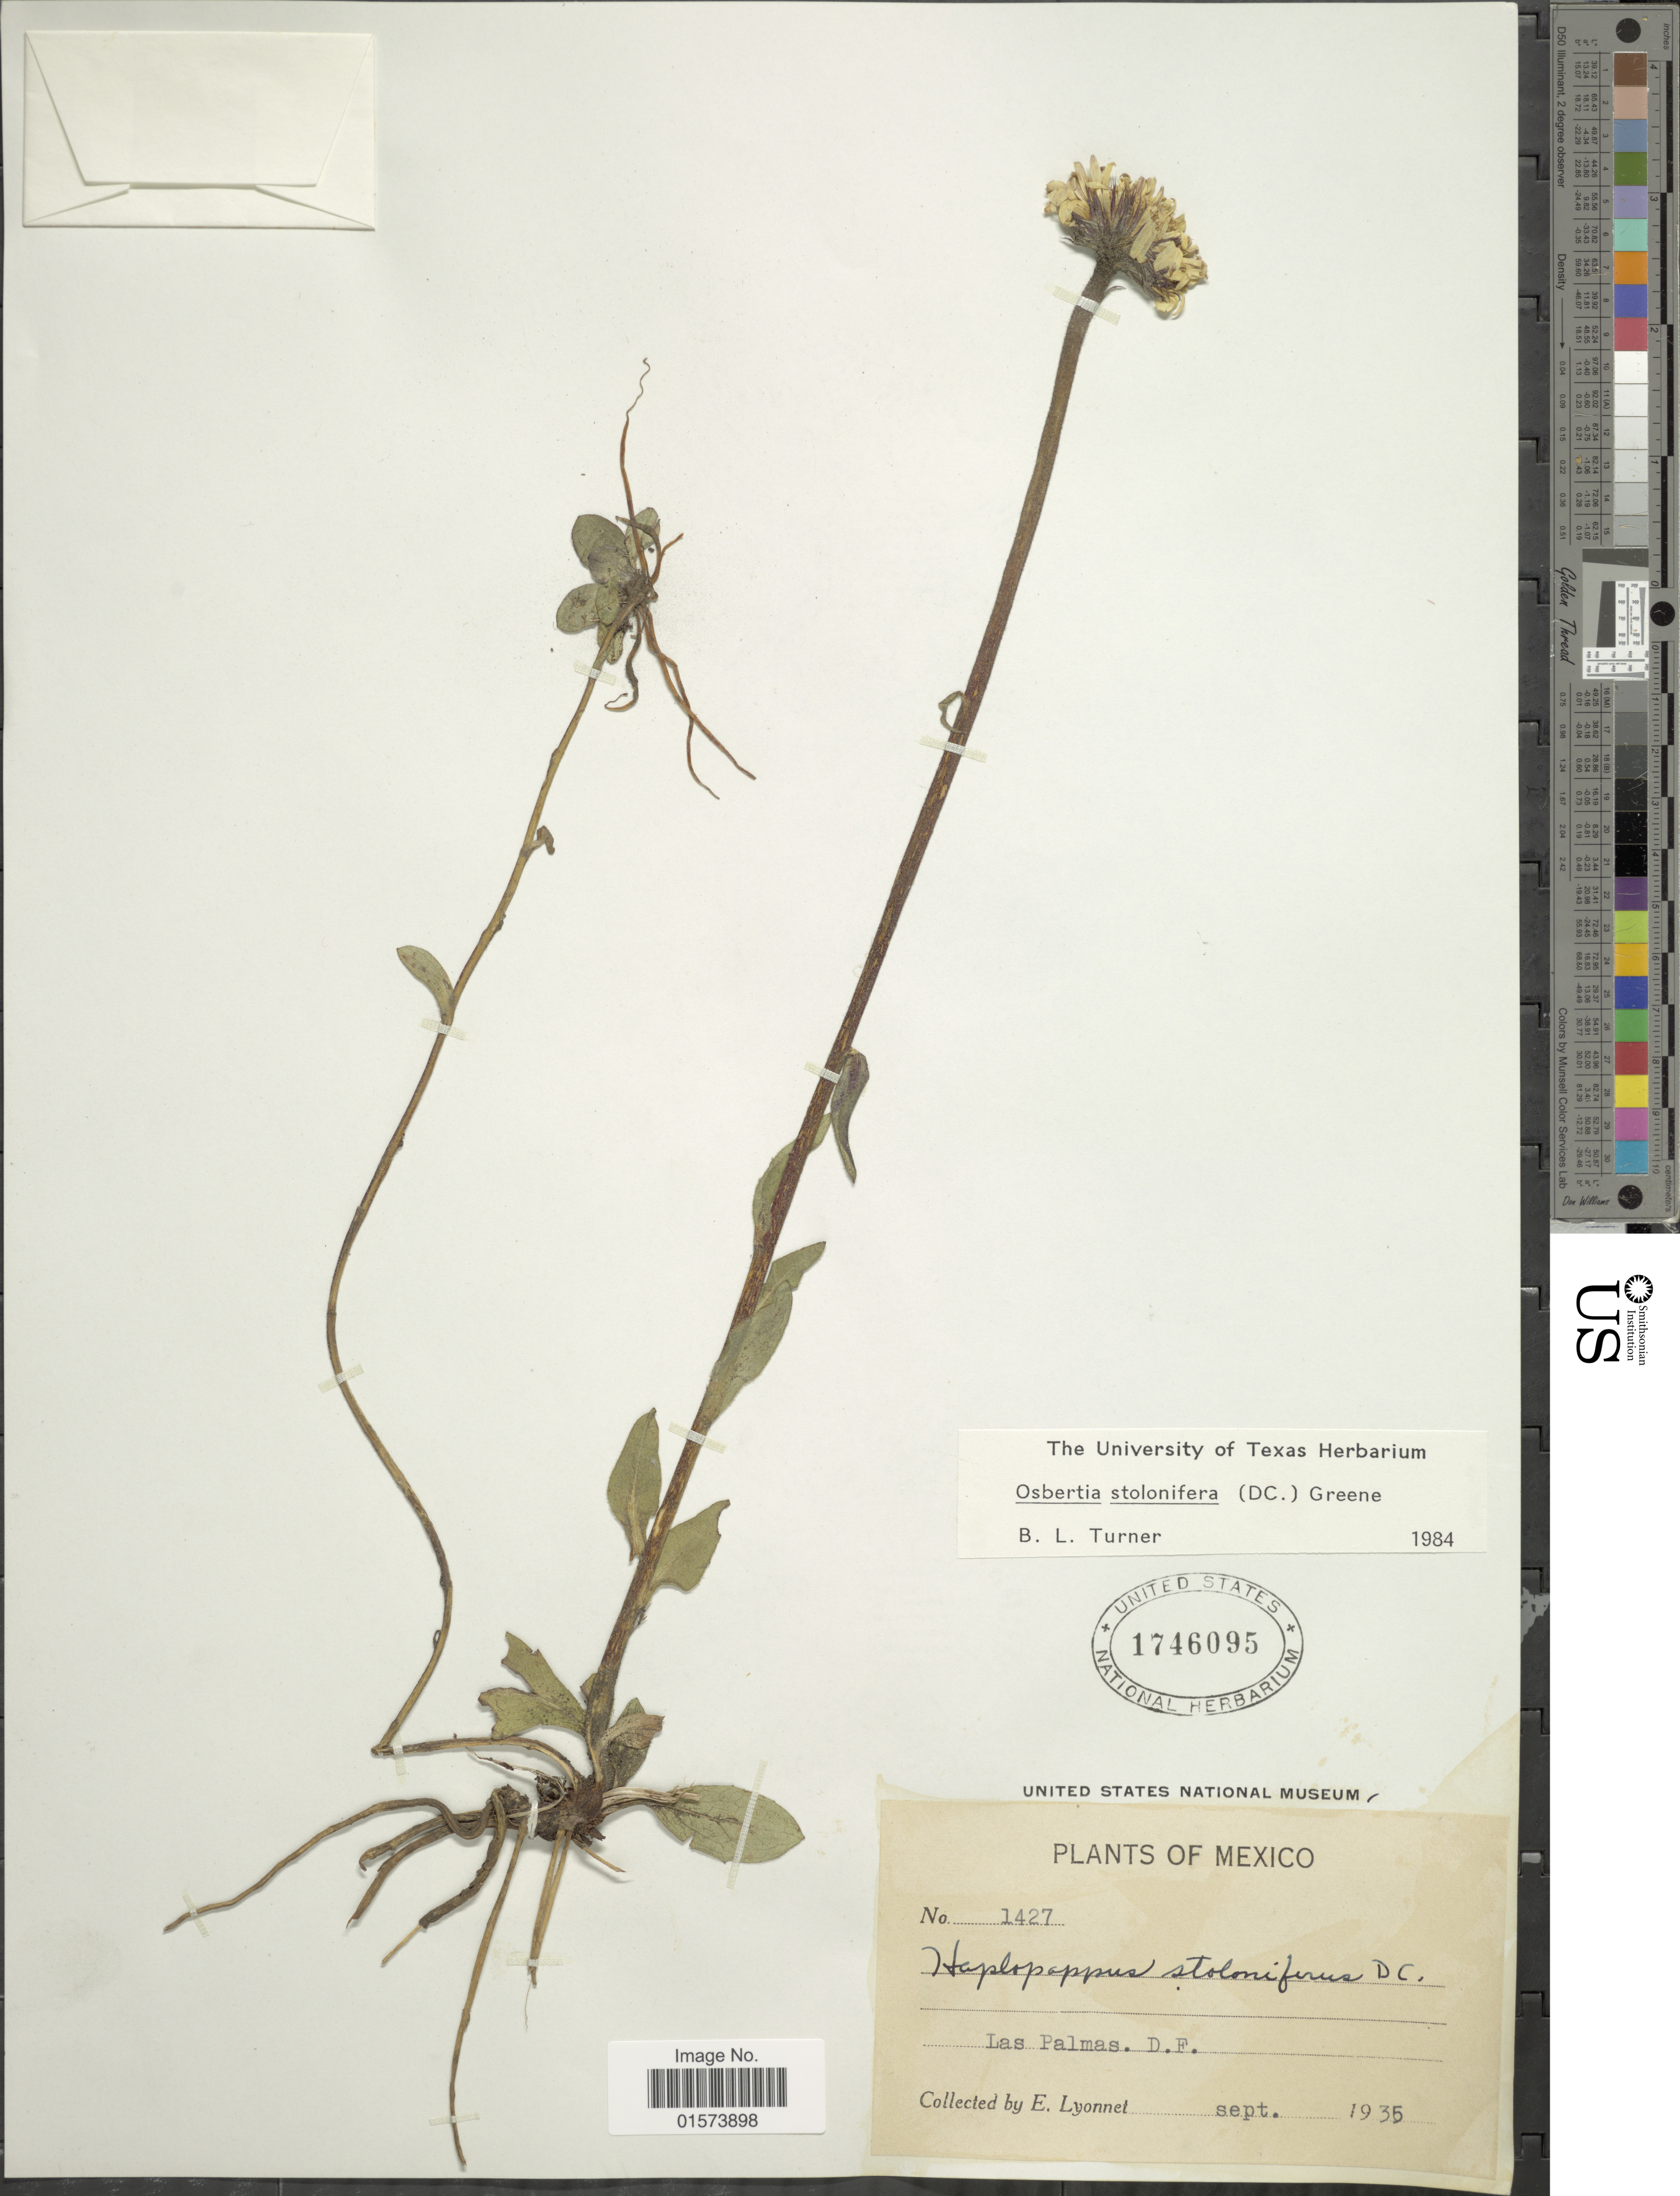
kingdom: Plantae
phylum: Tracheophyta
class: Magnoliopsida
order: Asterales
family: Asteraceae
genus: Osbertia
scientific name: Osbertia stolonifera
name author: (DC.) Greene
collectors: E. Lyonnet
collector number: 1427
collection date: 1935-09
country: Mexico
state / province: Distrito Federal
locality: Las Palmas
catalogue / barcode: US 1746095